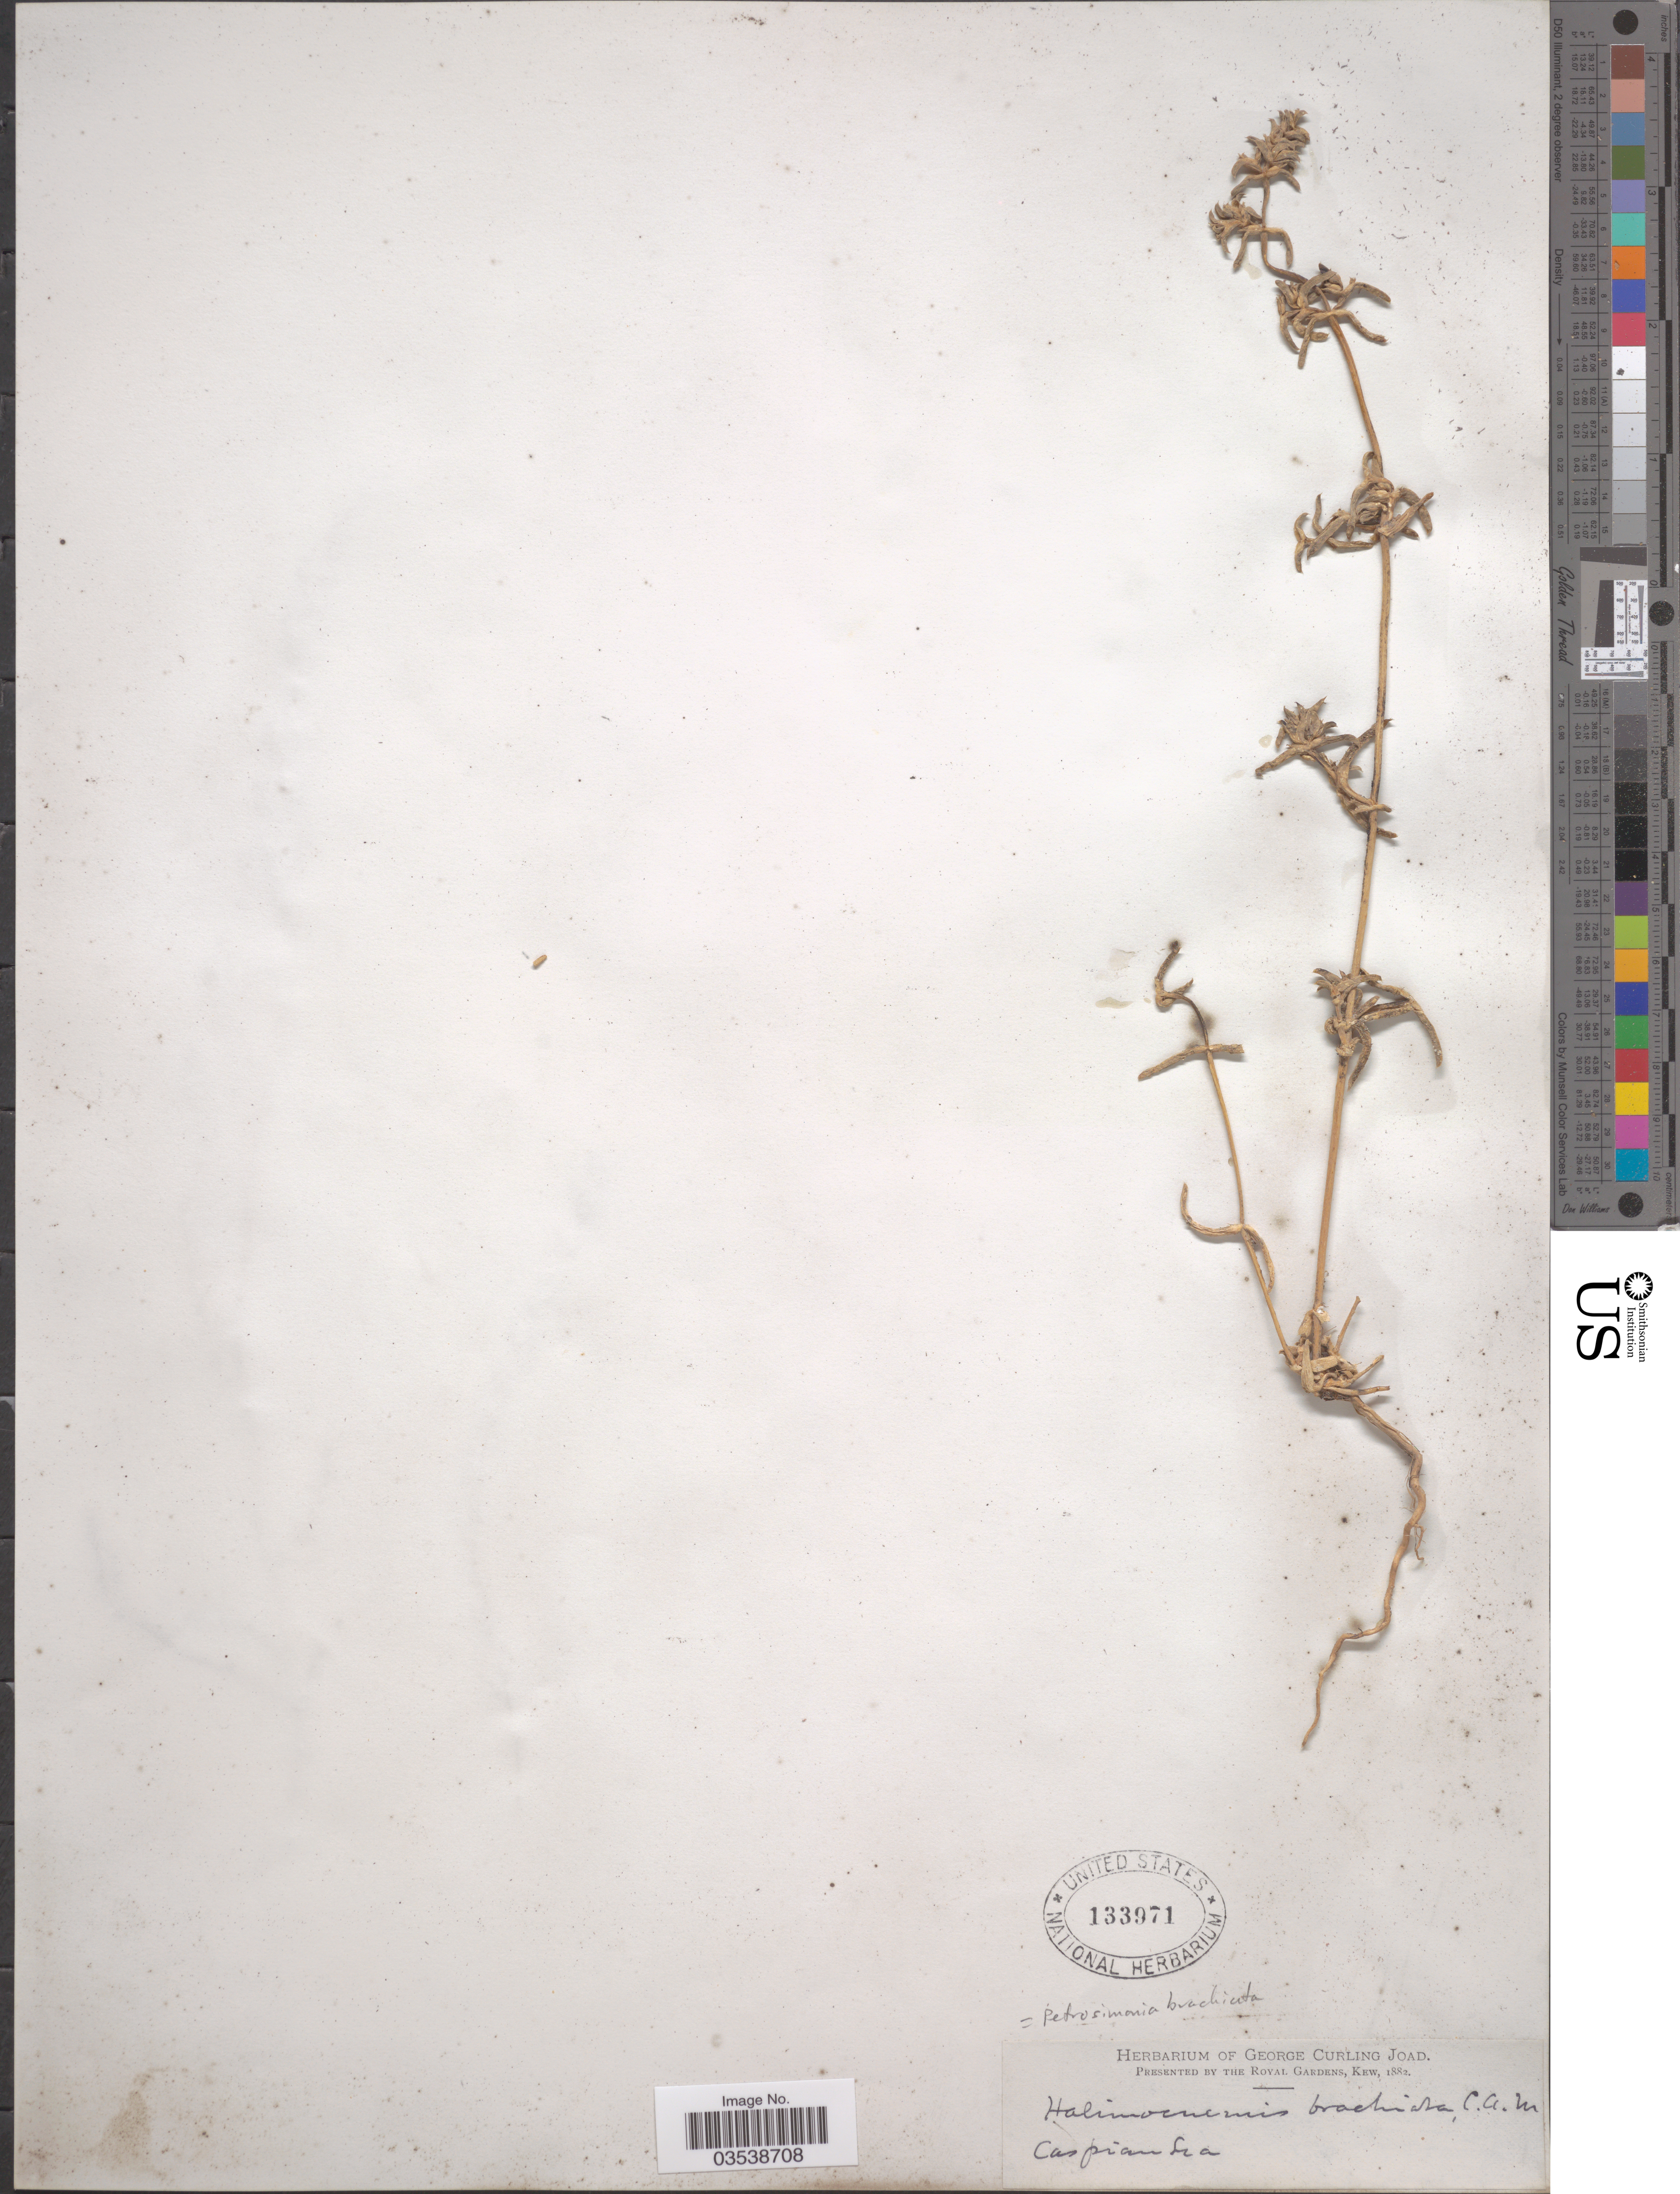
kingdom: Plantae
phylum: Tracheophyta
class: Magnoliopsida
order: Caryophyllales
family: Amaranthaceae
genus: Petrosimonia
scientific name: Petrosimonia brachiata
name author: Bunge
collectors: ex herb. George Curling Joad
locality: Caspian Sea.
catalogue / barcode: US 133971